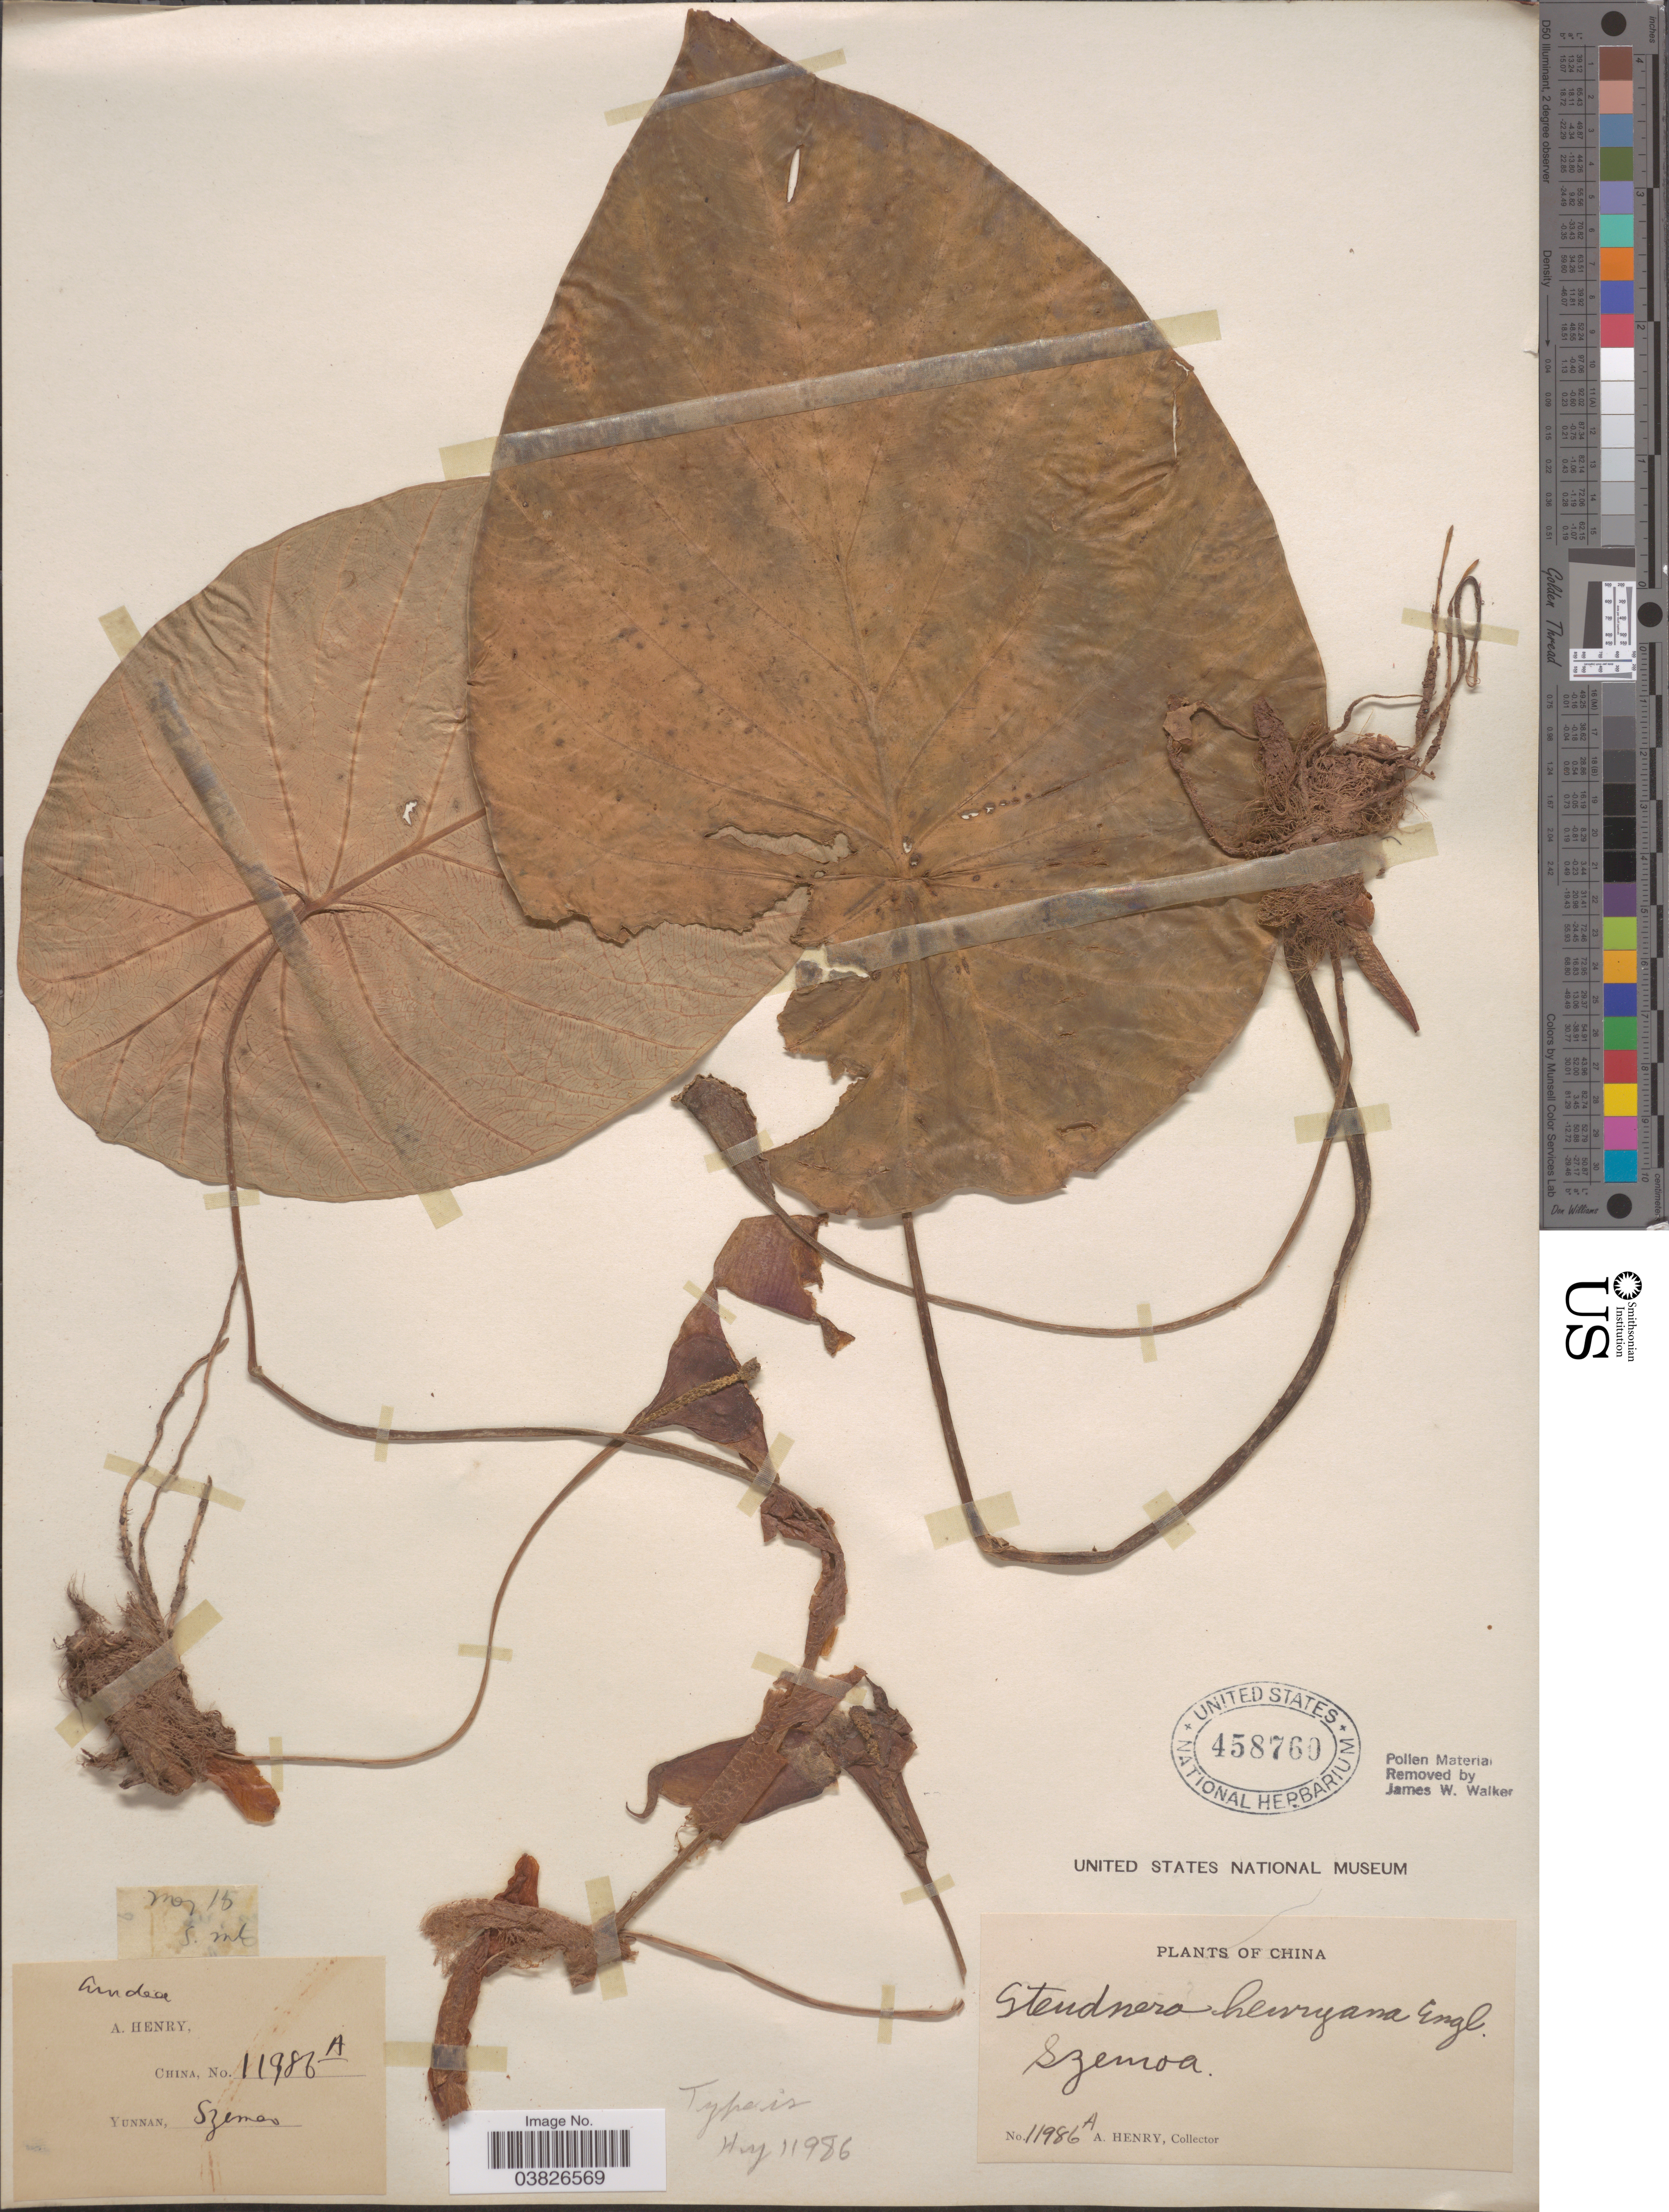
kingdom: Plantae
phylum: Tracheophyta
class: Liliopsida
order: Alismatales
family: Araceae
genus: Steudnera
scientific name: Steudnera henryana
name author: Engl.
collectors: A. Henry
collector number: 11986 A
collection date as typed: Transcribed d/m/y: /5/15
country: China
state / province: Yunnan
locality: Szemao.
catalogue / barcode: US 458760